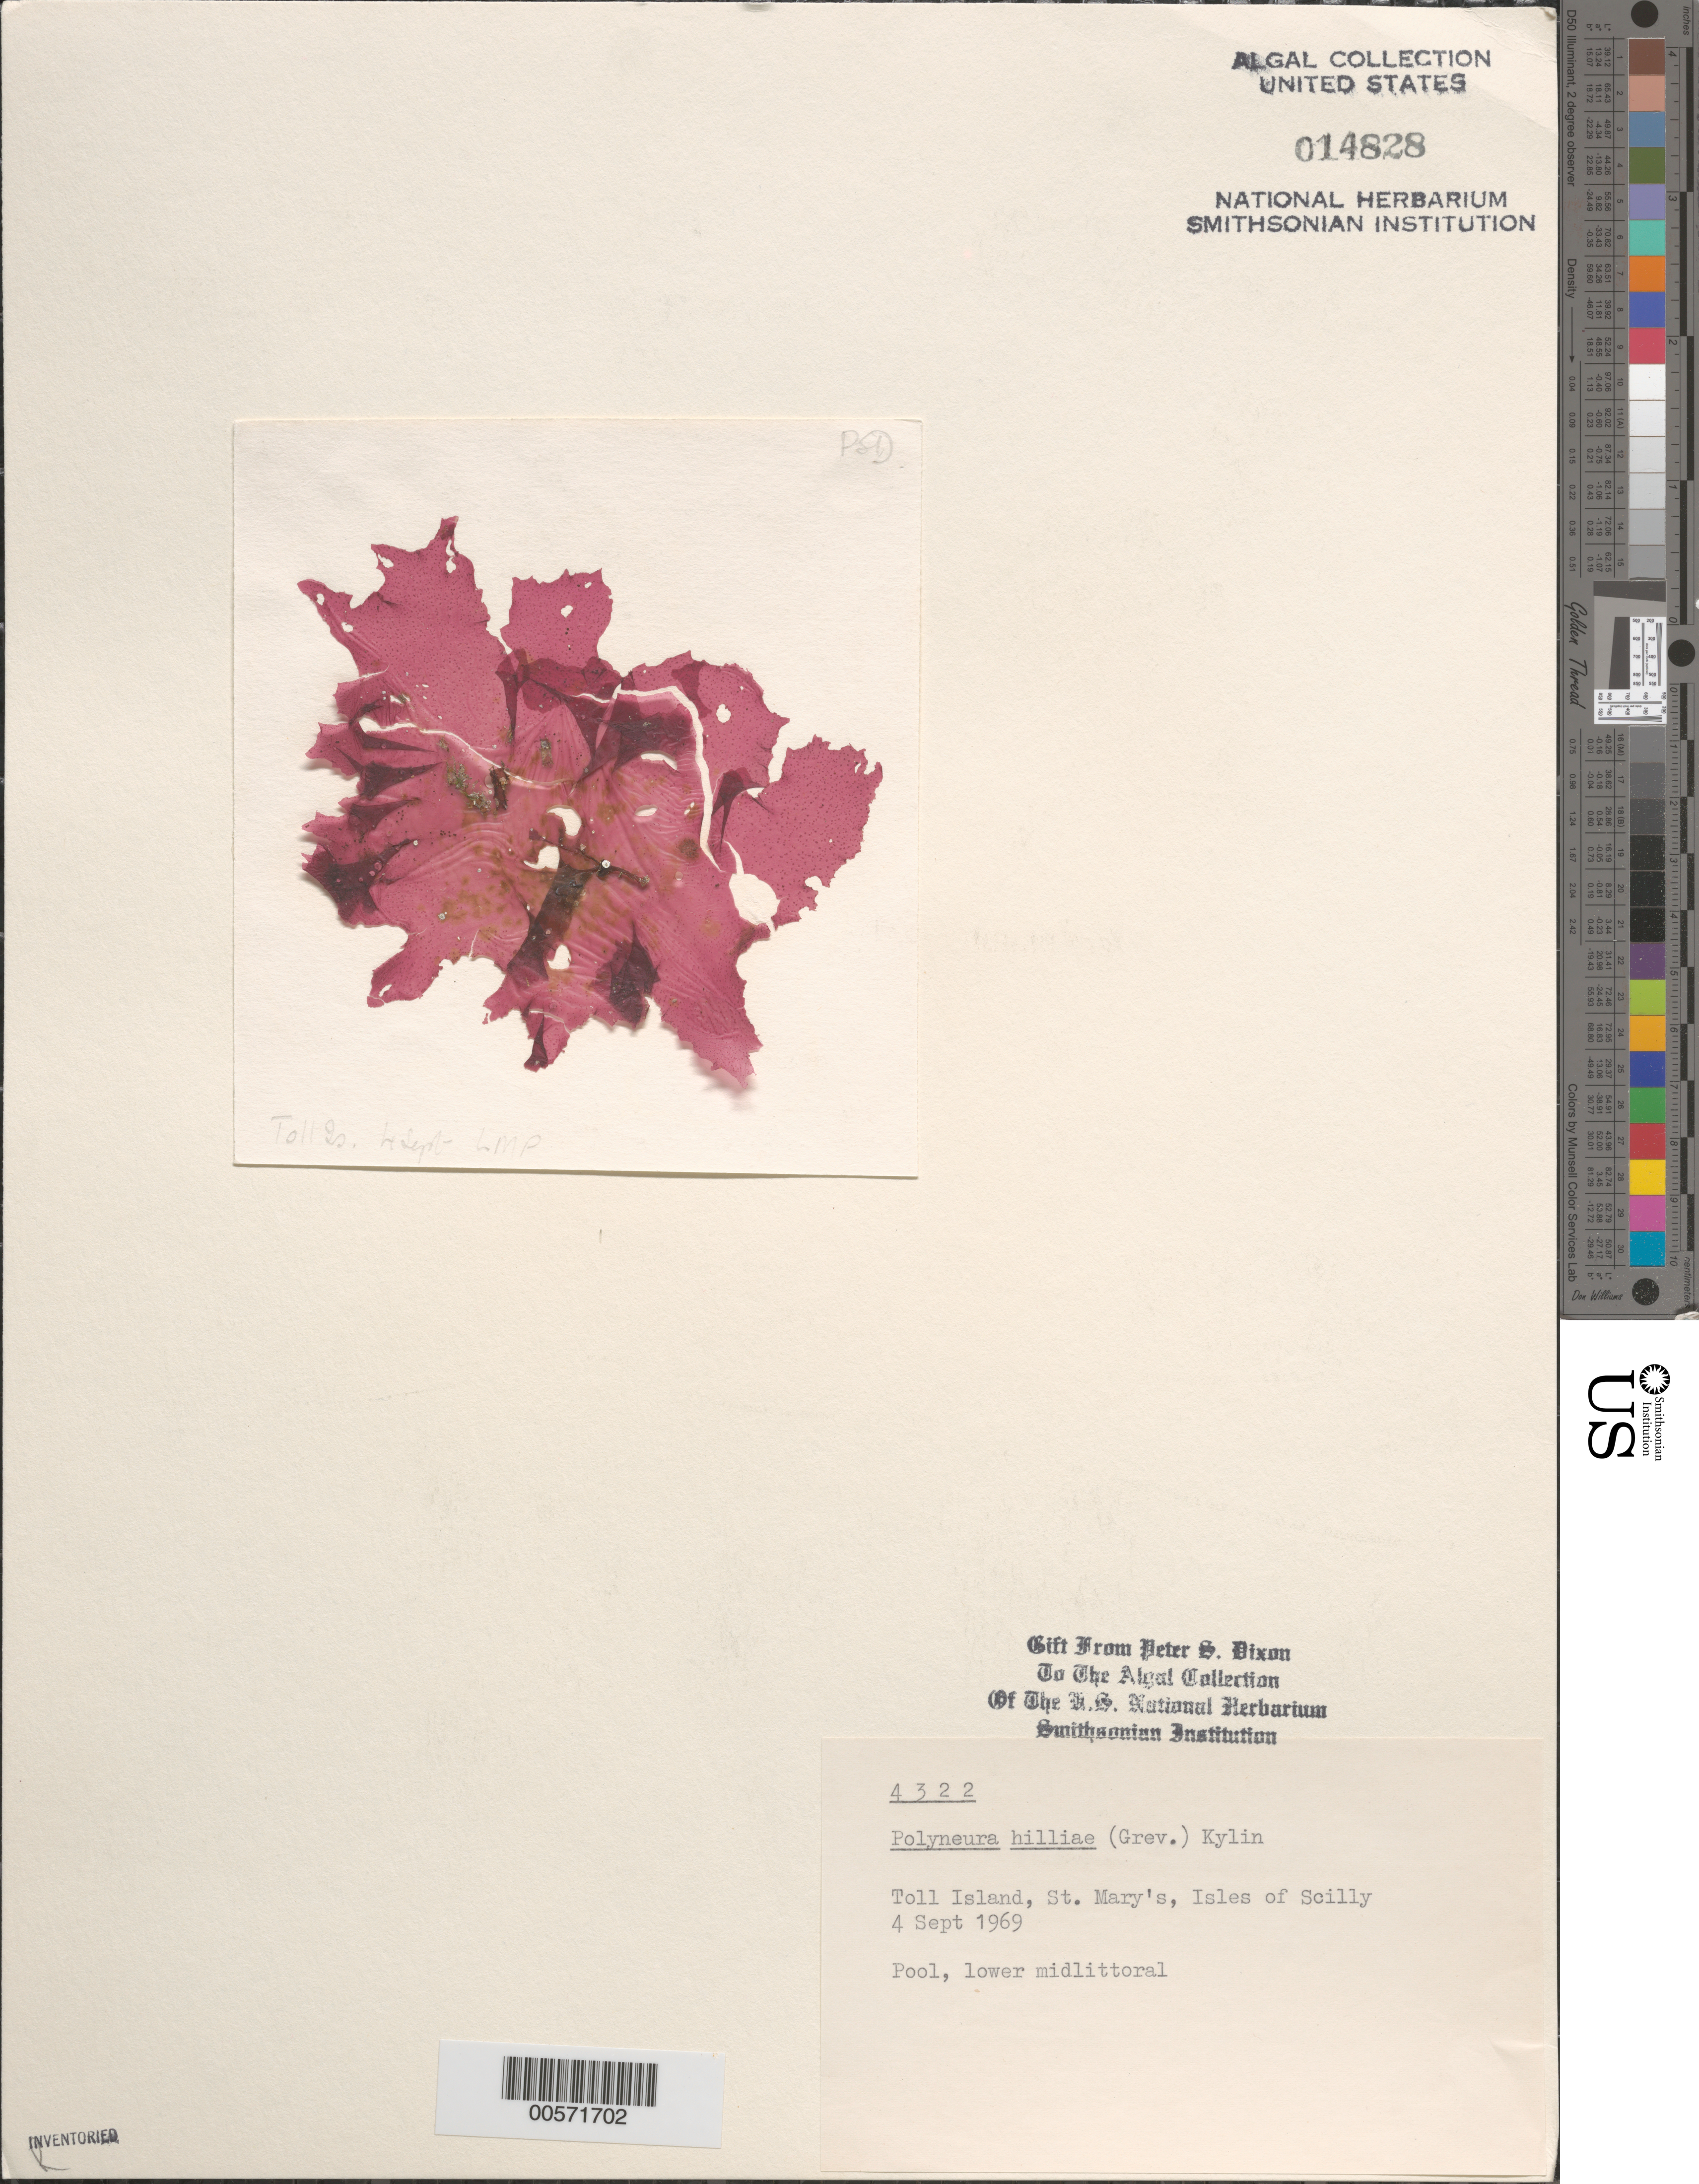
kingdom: Plantae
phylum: Rhodophyta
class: Florideophyceae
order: Ceramiales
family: Delesseriaceae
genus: Polyneura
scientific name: Polyneura bonnemaisonii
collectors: P. S. Dixon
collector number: PSD 4322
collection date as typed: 04 Sep 1969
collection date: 1969-09-04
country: United Kingdom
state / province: England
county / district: Council of the Isles of Scilly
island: St. Mary's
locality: Toll Island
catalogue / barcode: US 14828